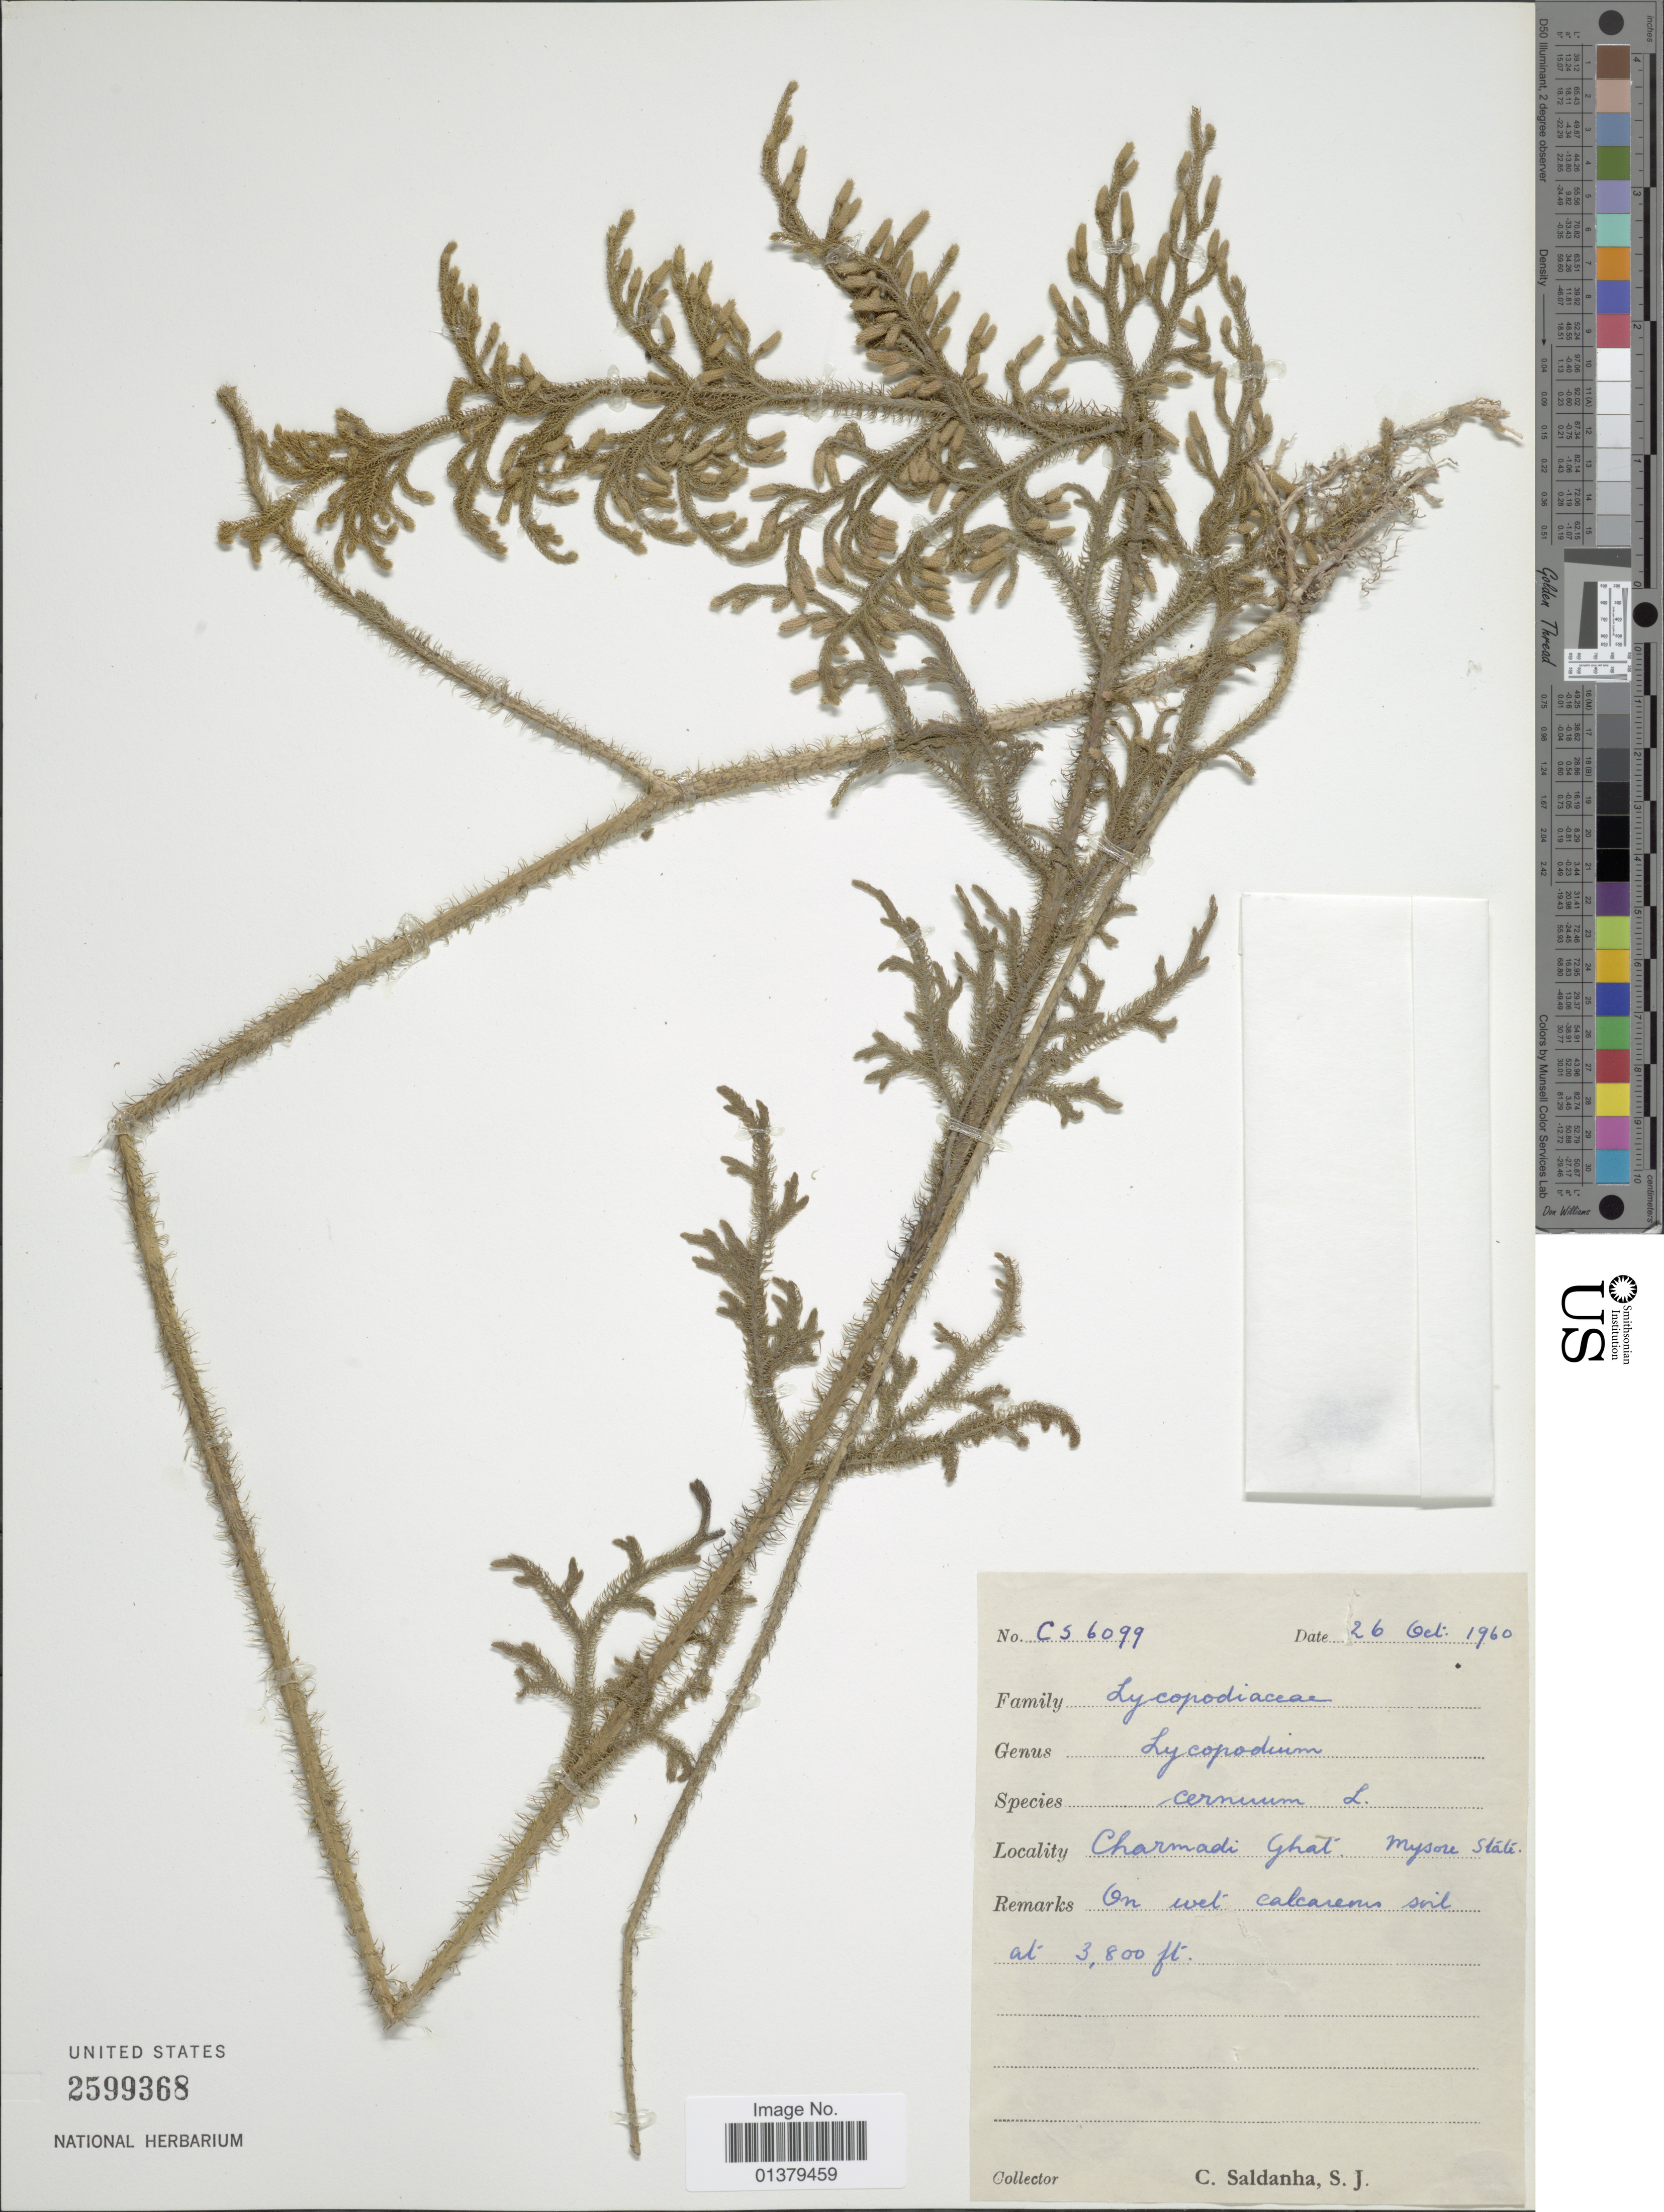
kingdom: Plantae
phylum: Tracheophyta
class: Lycopodiopsida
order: Lycopodiales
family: Lycopodiaceae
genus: Palhinhaea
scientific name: Palhinhaea cernua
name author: (L.) Vasc. & Franco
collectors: C. Saldanha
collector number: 6099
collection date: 1960-10-26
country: India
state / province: Karnataka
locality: Charmadi Ghat. Mysore State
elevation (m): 1158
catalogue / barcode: US 2599368